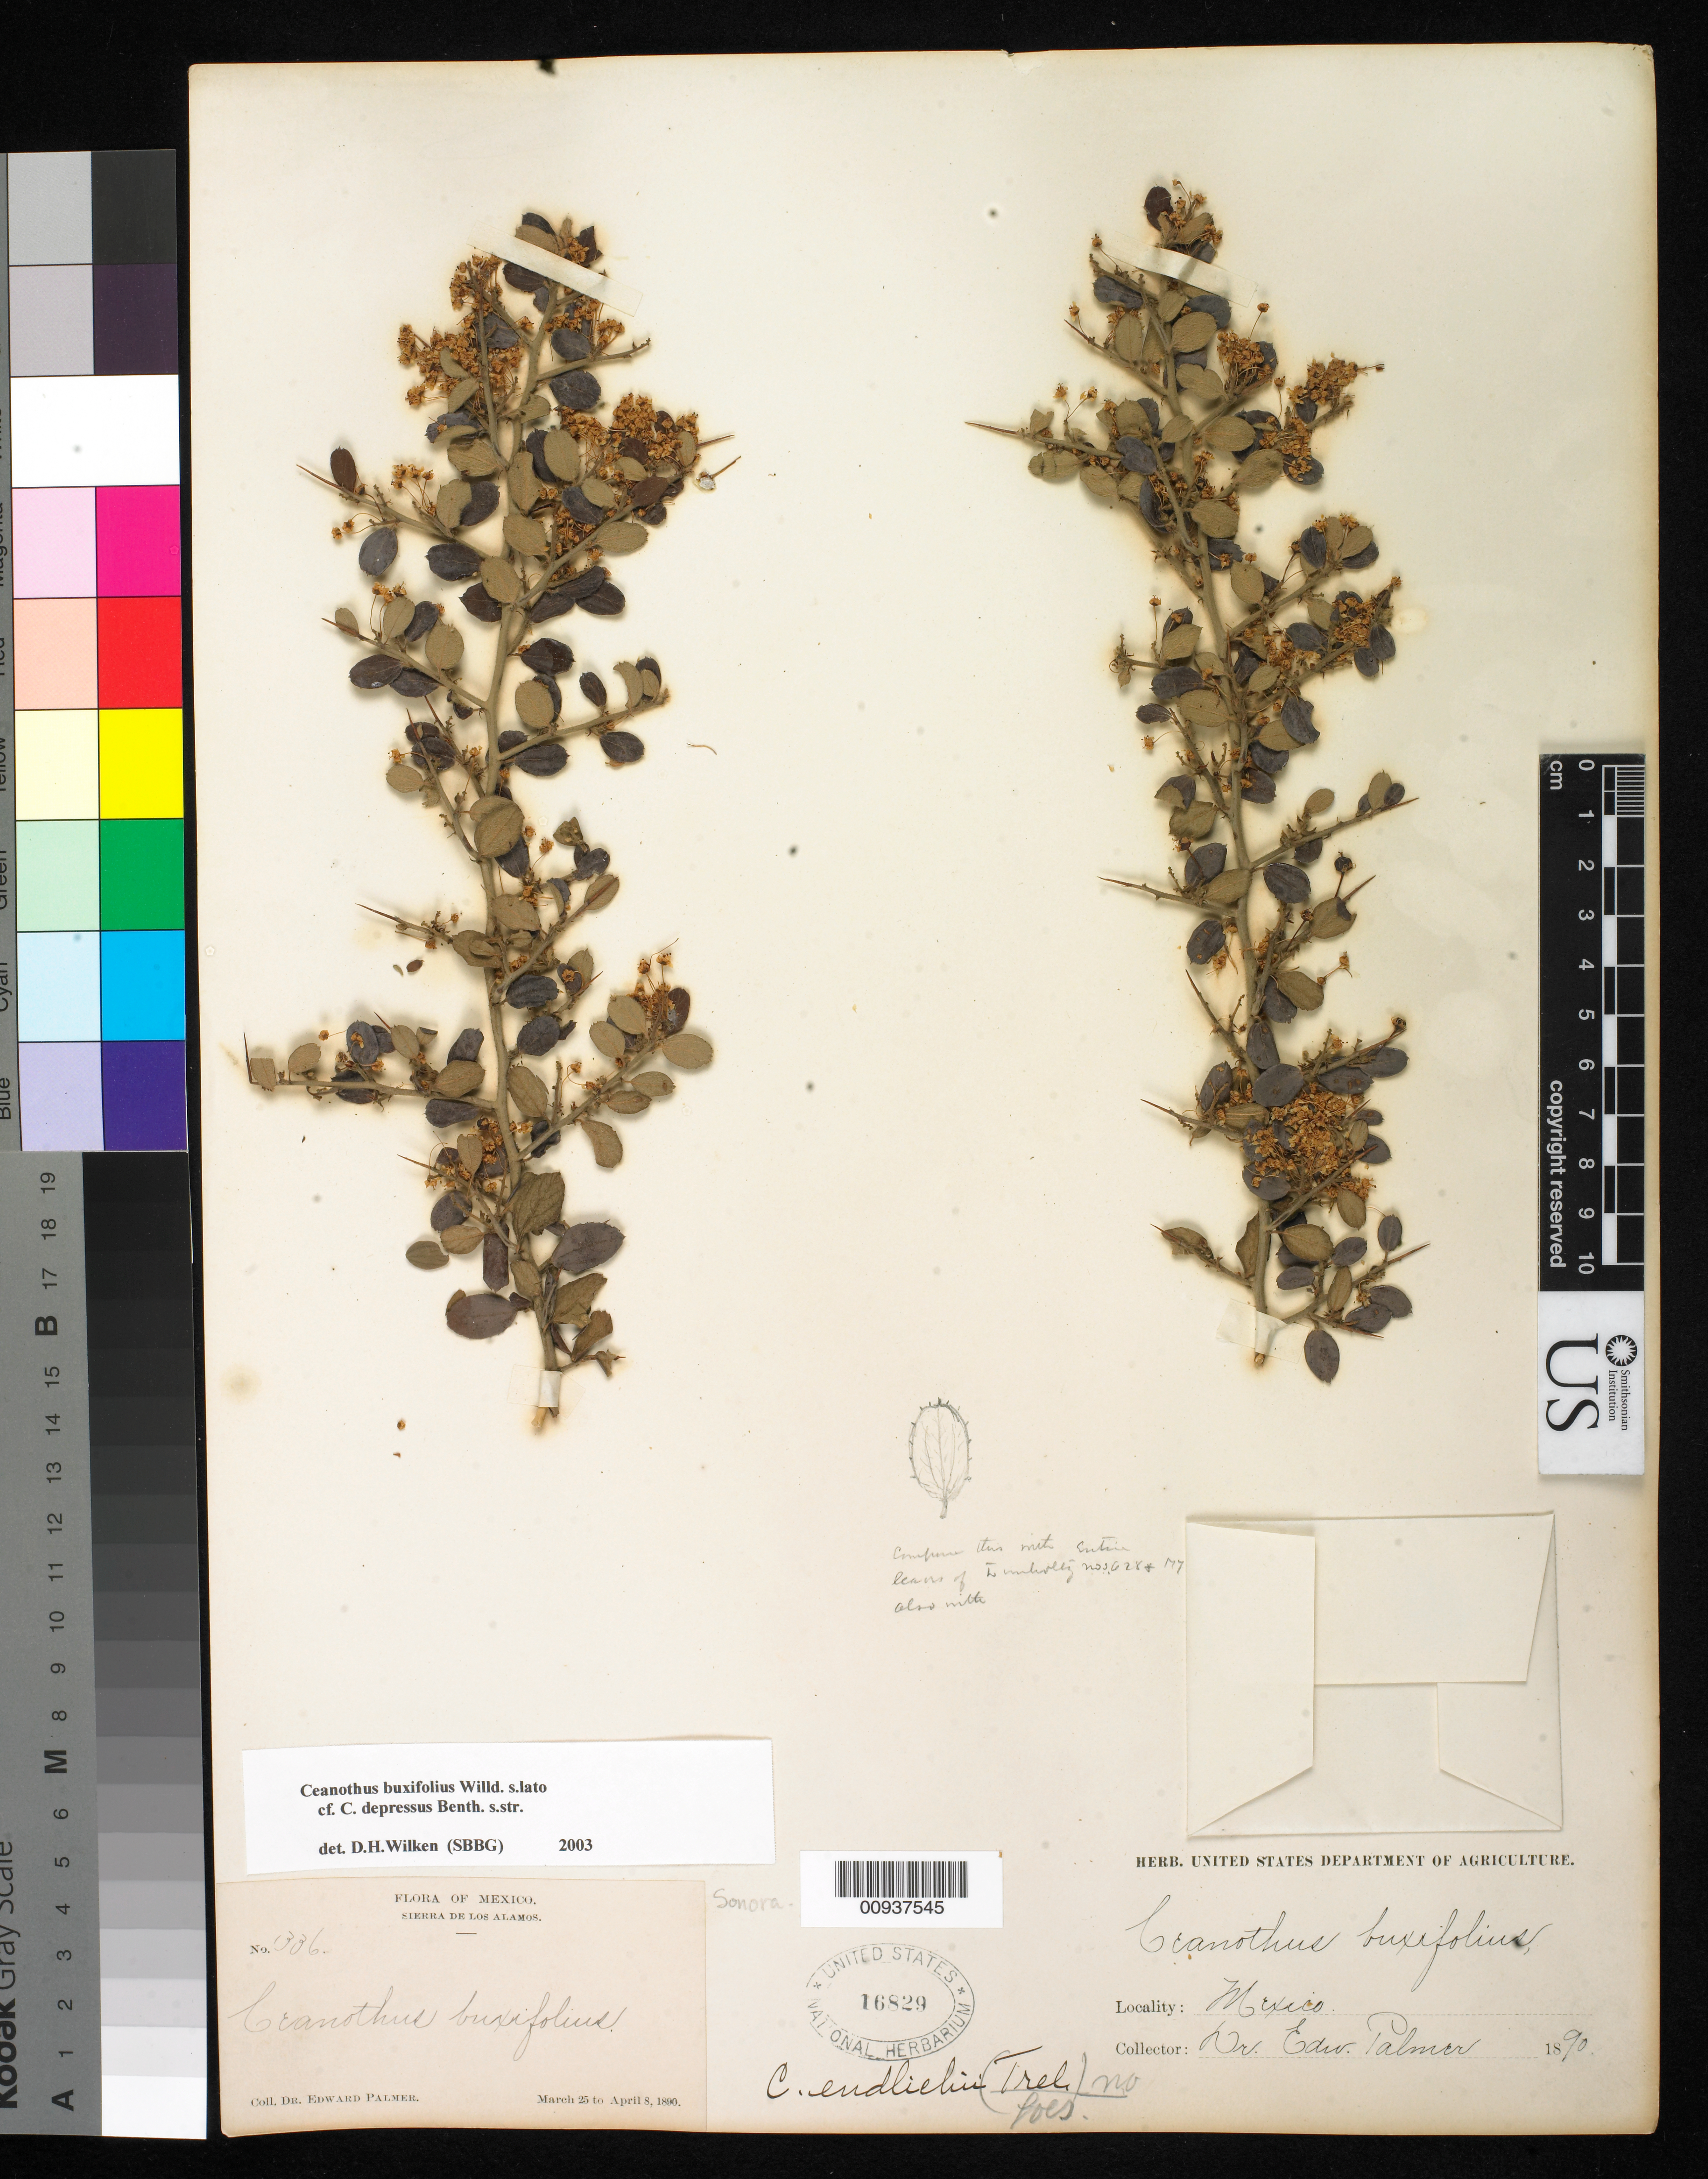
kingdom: Plantae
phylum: Tracheophyta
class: Magnoliopsida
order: Rosales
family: Rhamnaceae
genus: Ceanothus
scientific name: Ceanothus buxifolius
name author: Willd. ex Roem. & Schult.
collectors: E. Palmer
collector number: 336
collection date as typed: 25 Mar 1890 to 08 Apr 1890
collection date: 1890-03-25/1890-04-08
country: Mexico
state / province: Sonora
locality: Sierra de los Alamos.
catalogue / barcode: US 16829